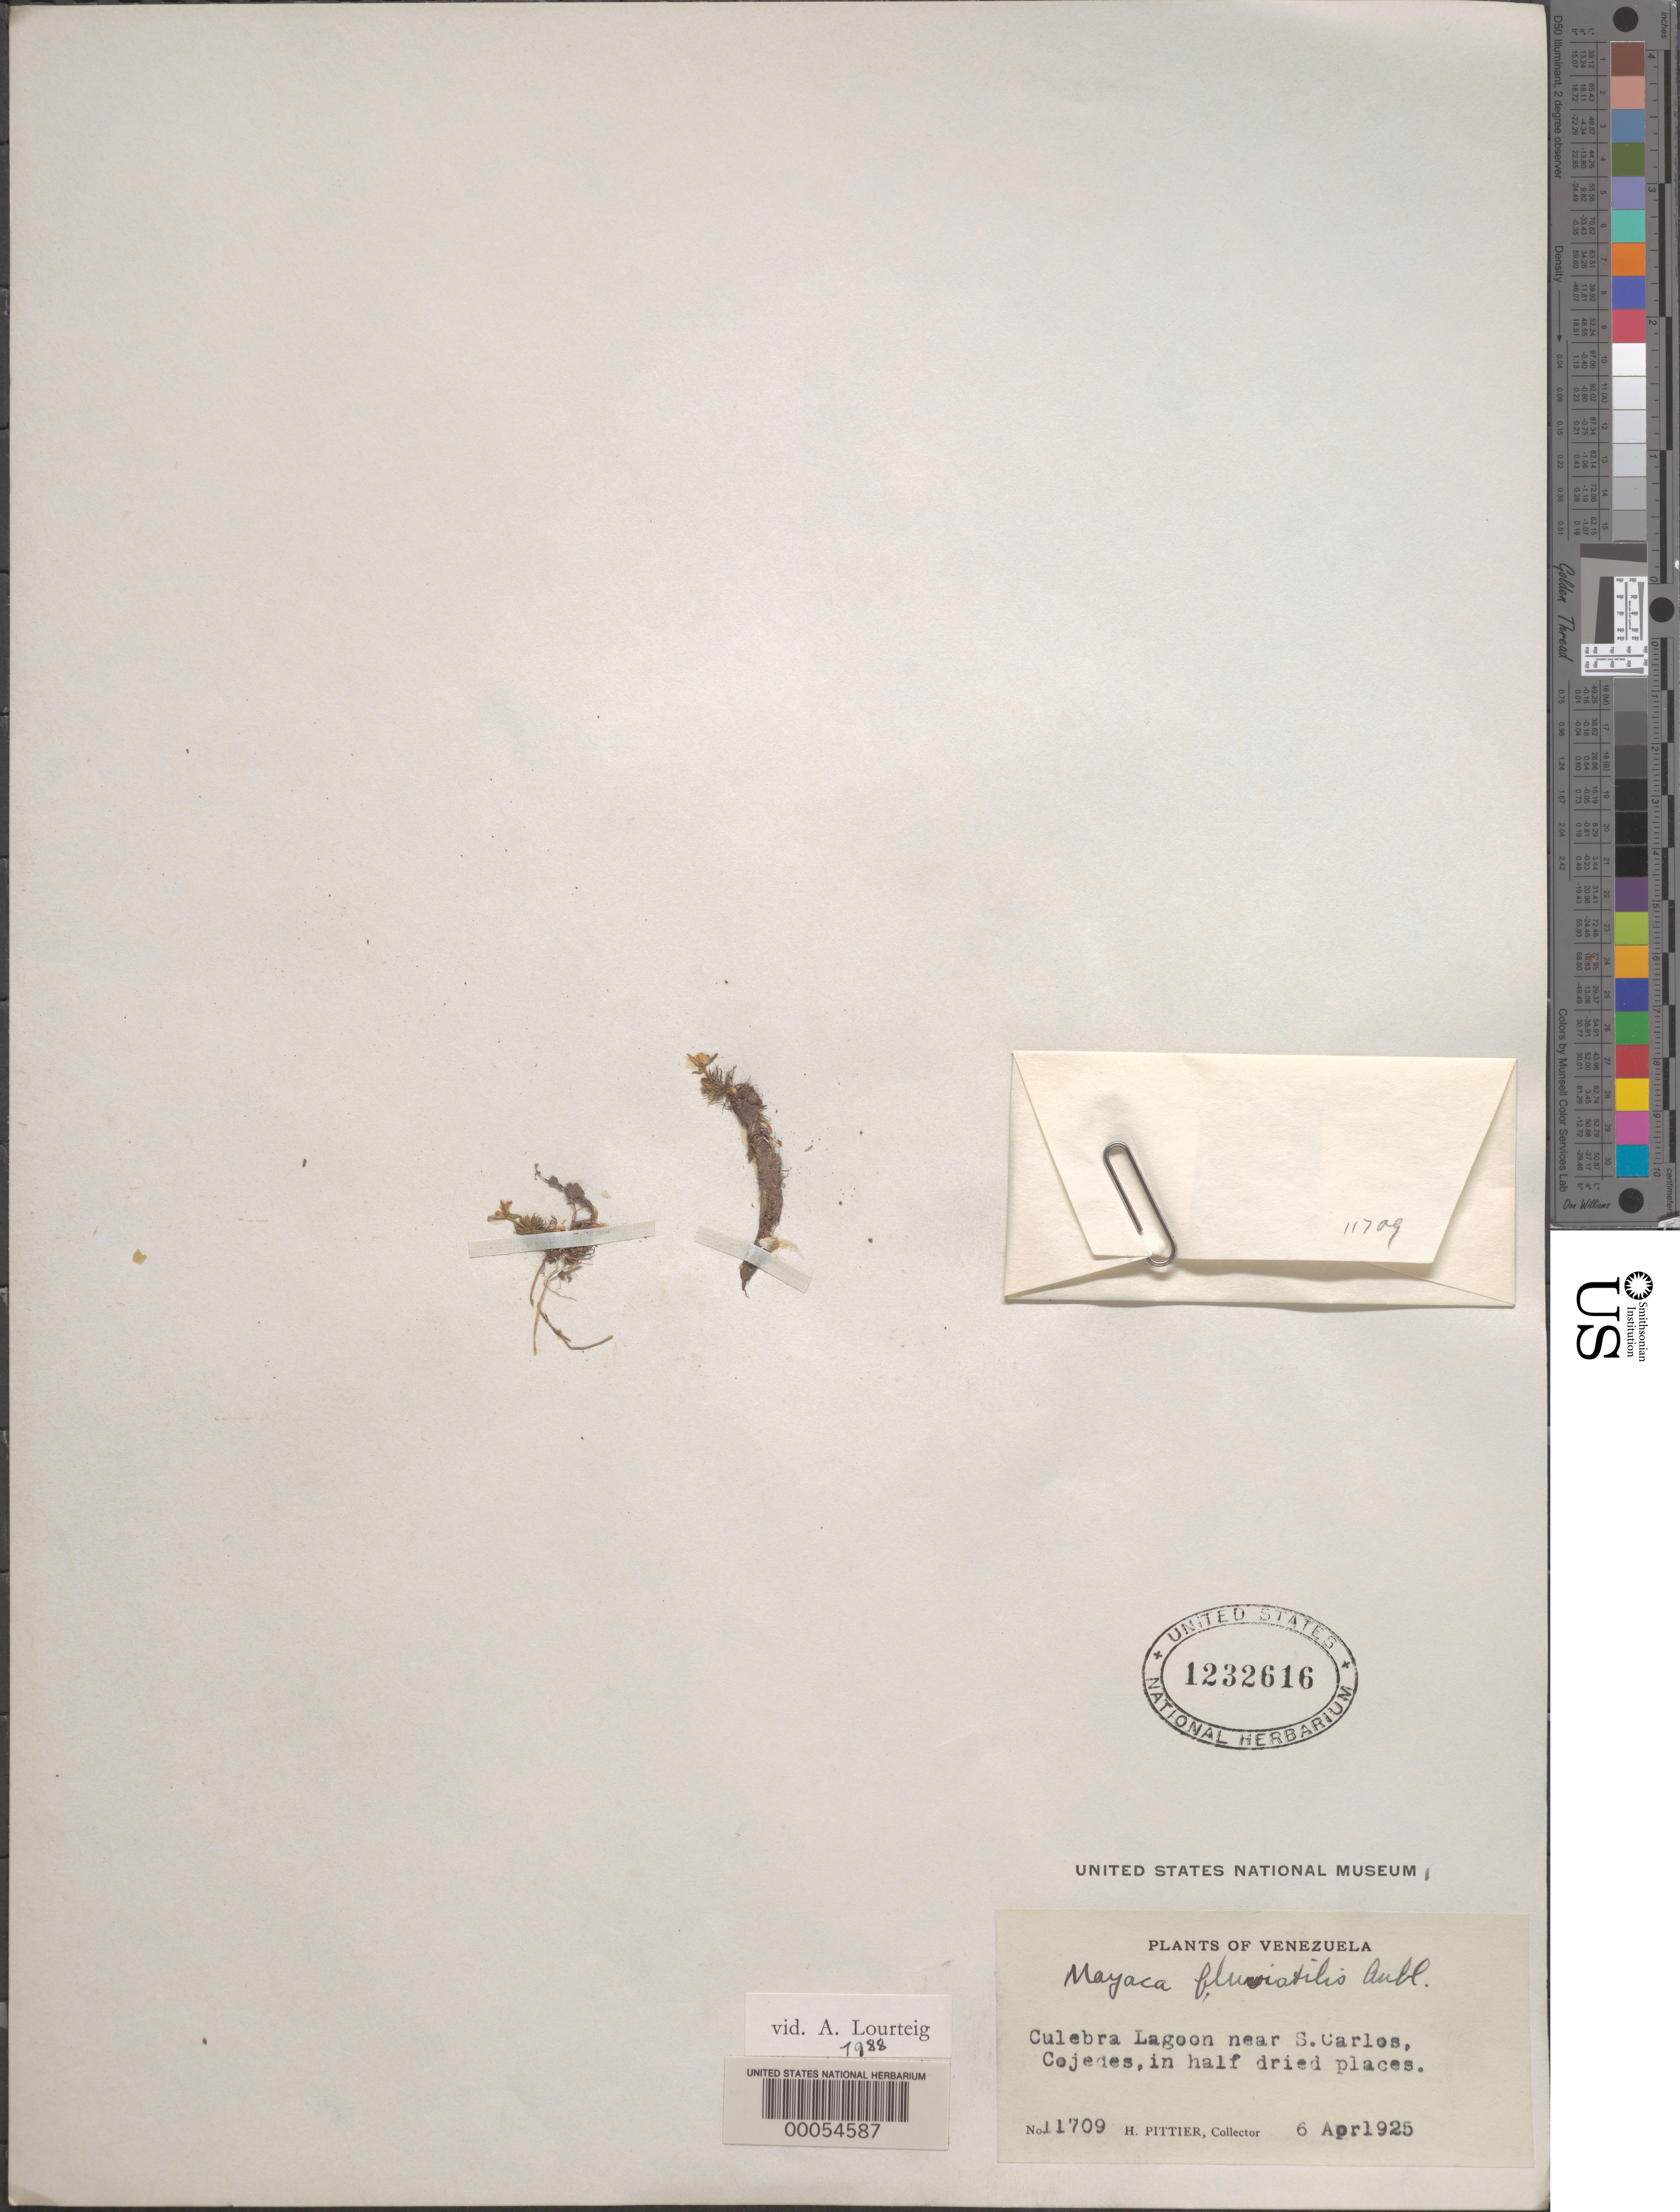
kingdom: Plantae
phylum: Tracheophyta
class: Liliopsida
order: Poales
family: Mayacaceae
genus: Mayaca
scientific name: Mayaca fluviatilis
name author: Aubl.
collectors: H. F. Pittier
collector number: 11709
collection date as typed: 06 Apr 1925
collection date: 1925-04-06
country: Venezuela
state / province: Mérida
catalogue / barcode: US 1232616